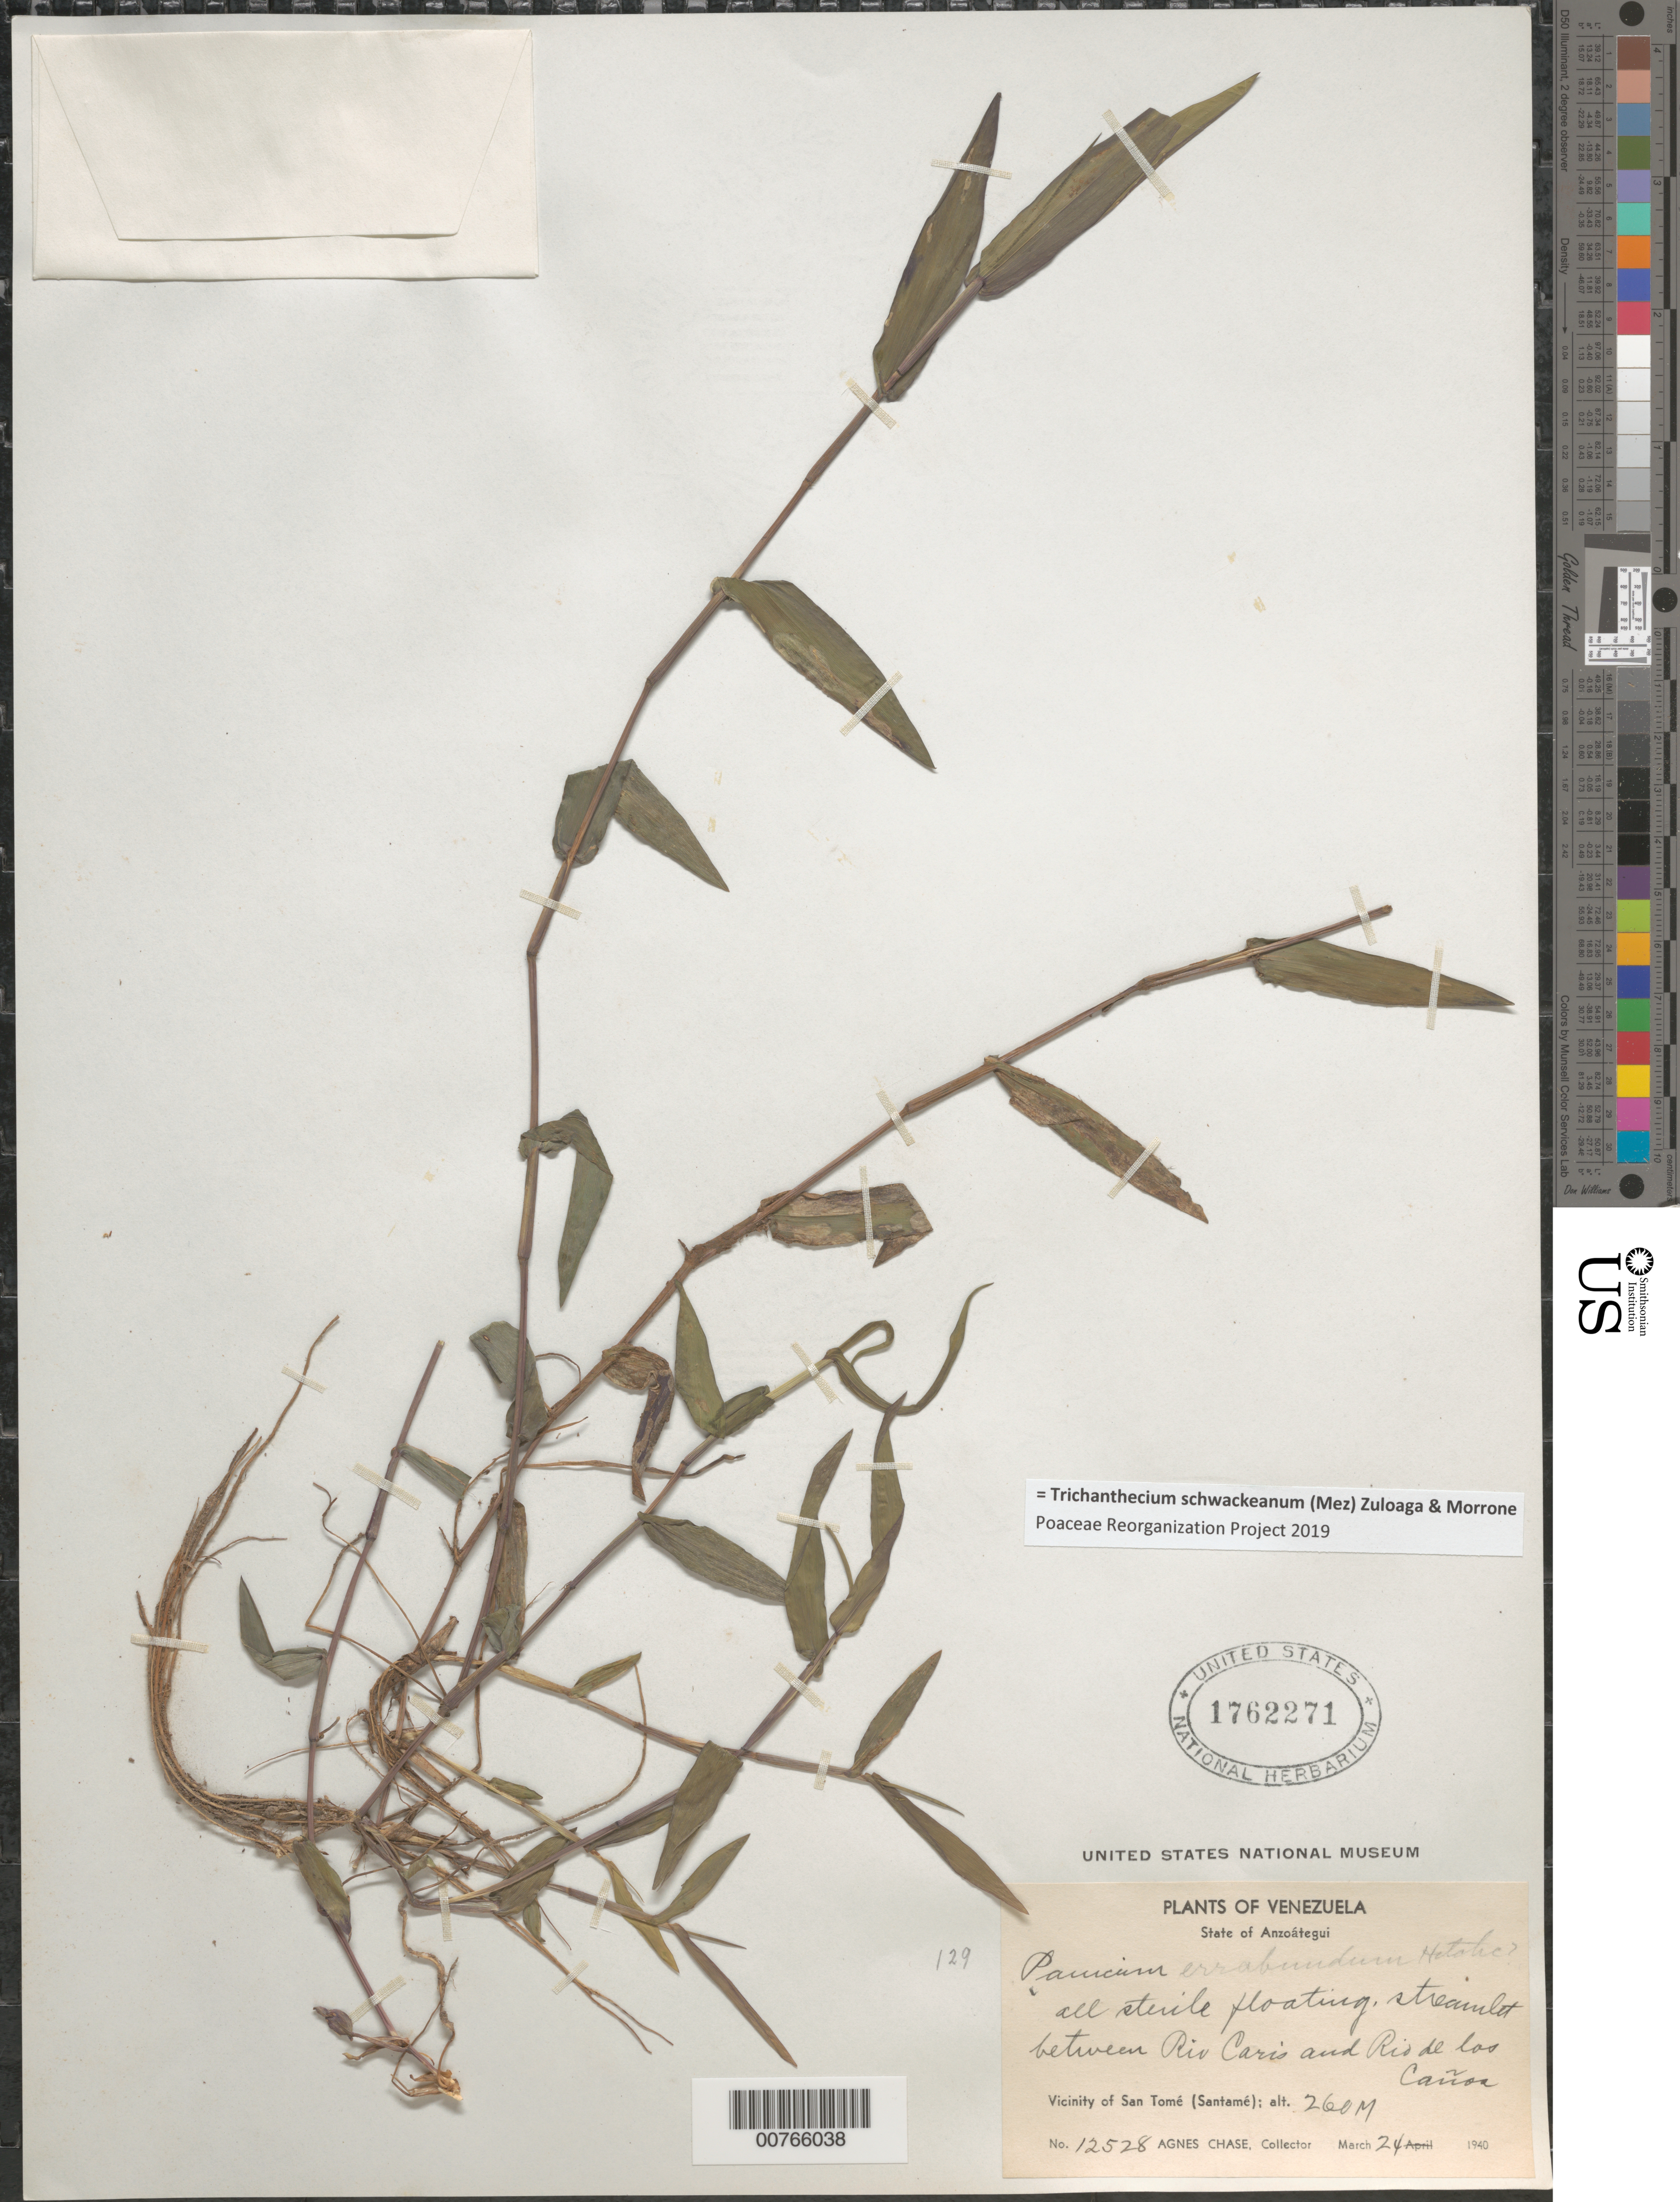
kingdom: Plantae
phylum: Tracheophyta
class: Liliopsida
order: Poales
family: Poaceae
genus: Trichanthecium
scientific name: Trichanthecium schwackeanum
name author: (Mez) Zuloaga & Morrone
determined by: Poaceae Reorganization Project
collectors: A. Chase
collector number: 12528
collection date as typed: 24 Mar 1940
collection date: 1940-03-24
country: Venezuela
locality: Vicinity of San Tomé (Santamé); streamlet between Rio Caris and Rio de los Caños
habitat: streamlet, all sterile floating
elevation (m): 260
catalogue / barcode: US 1762271